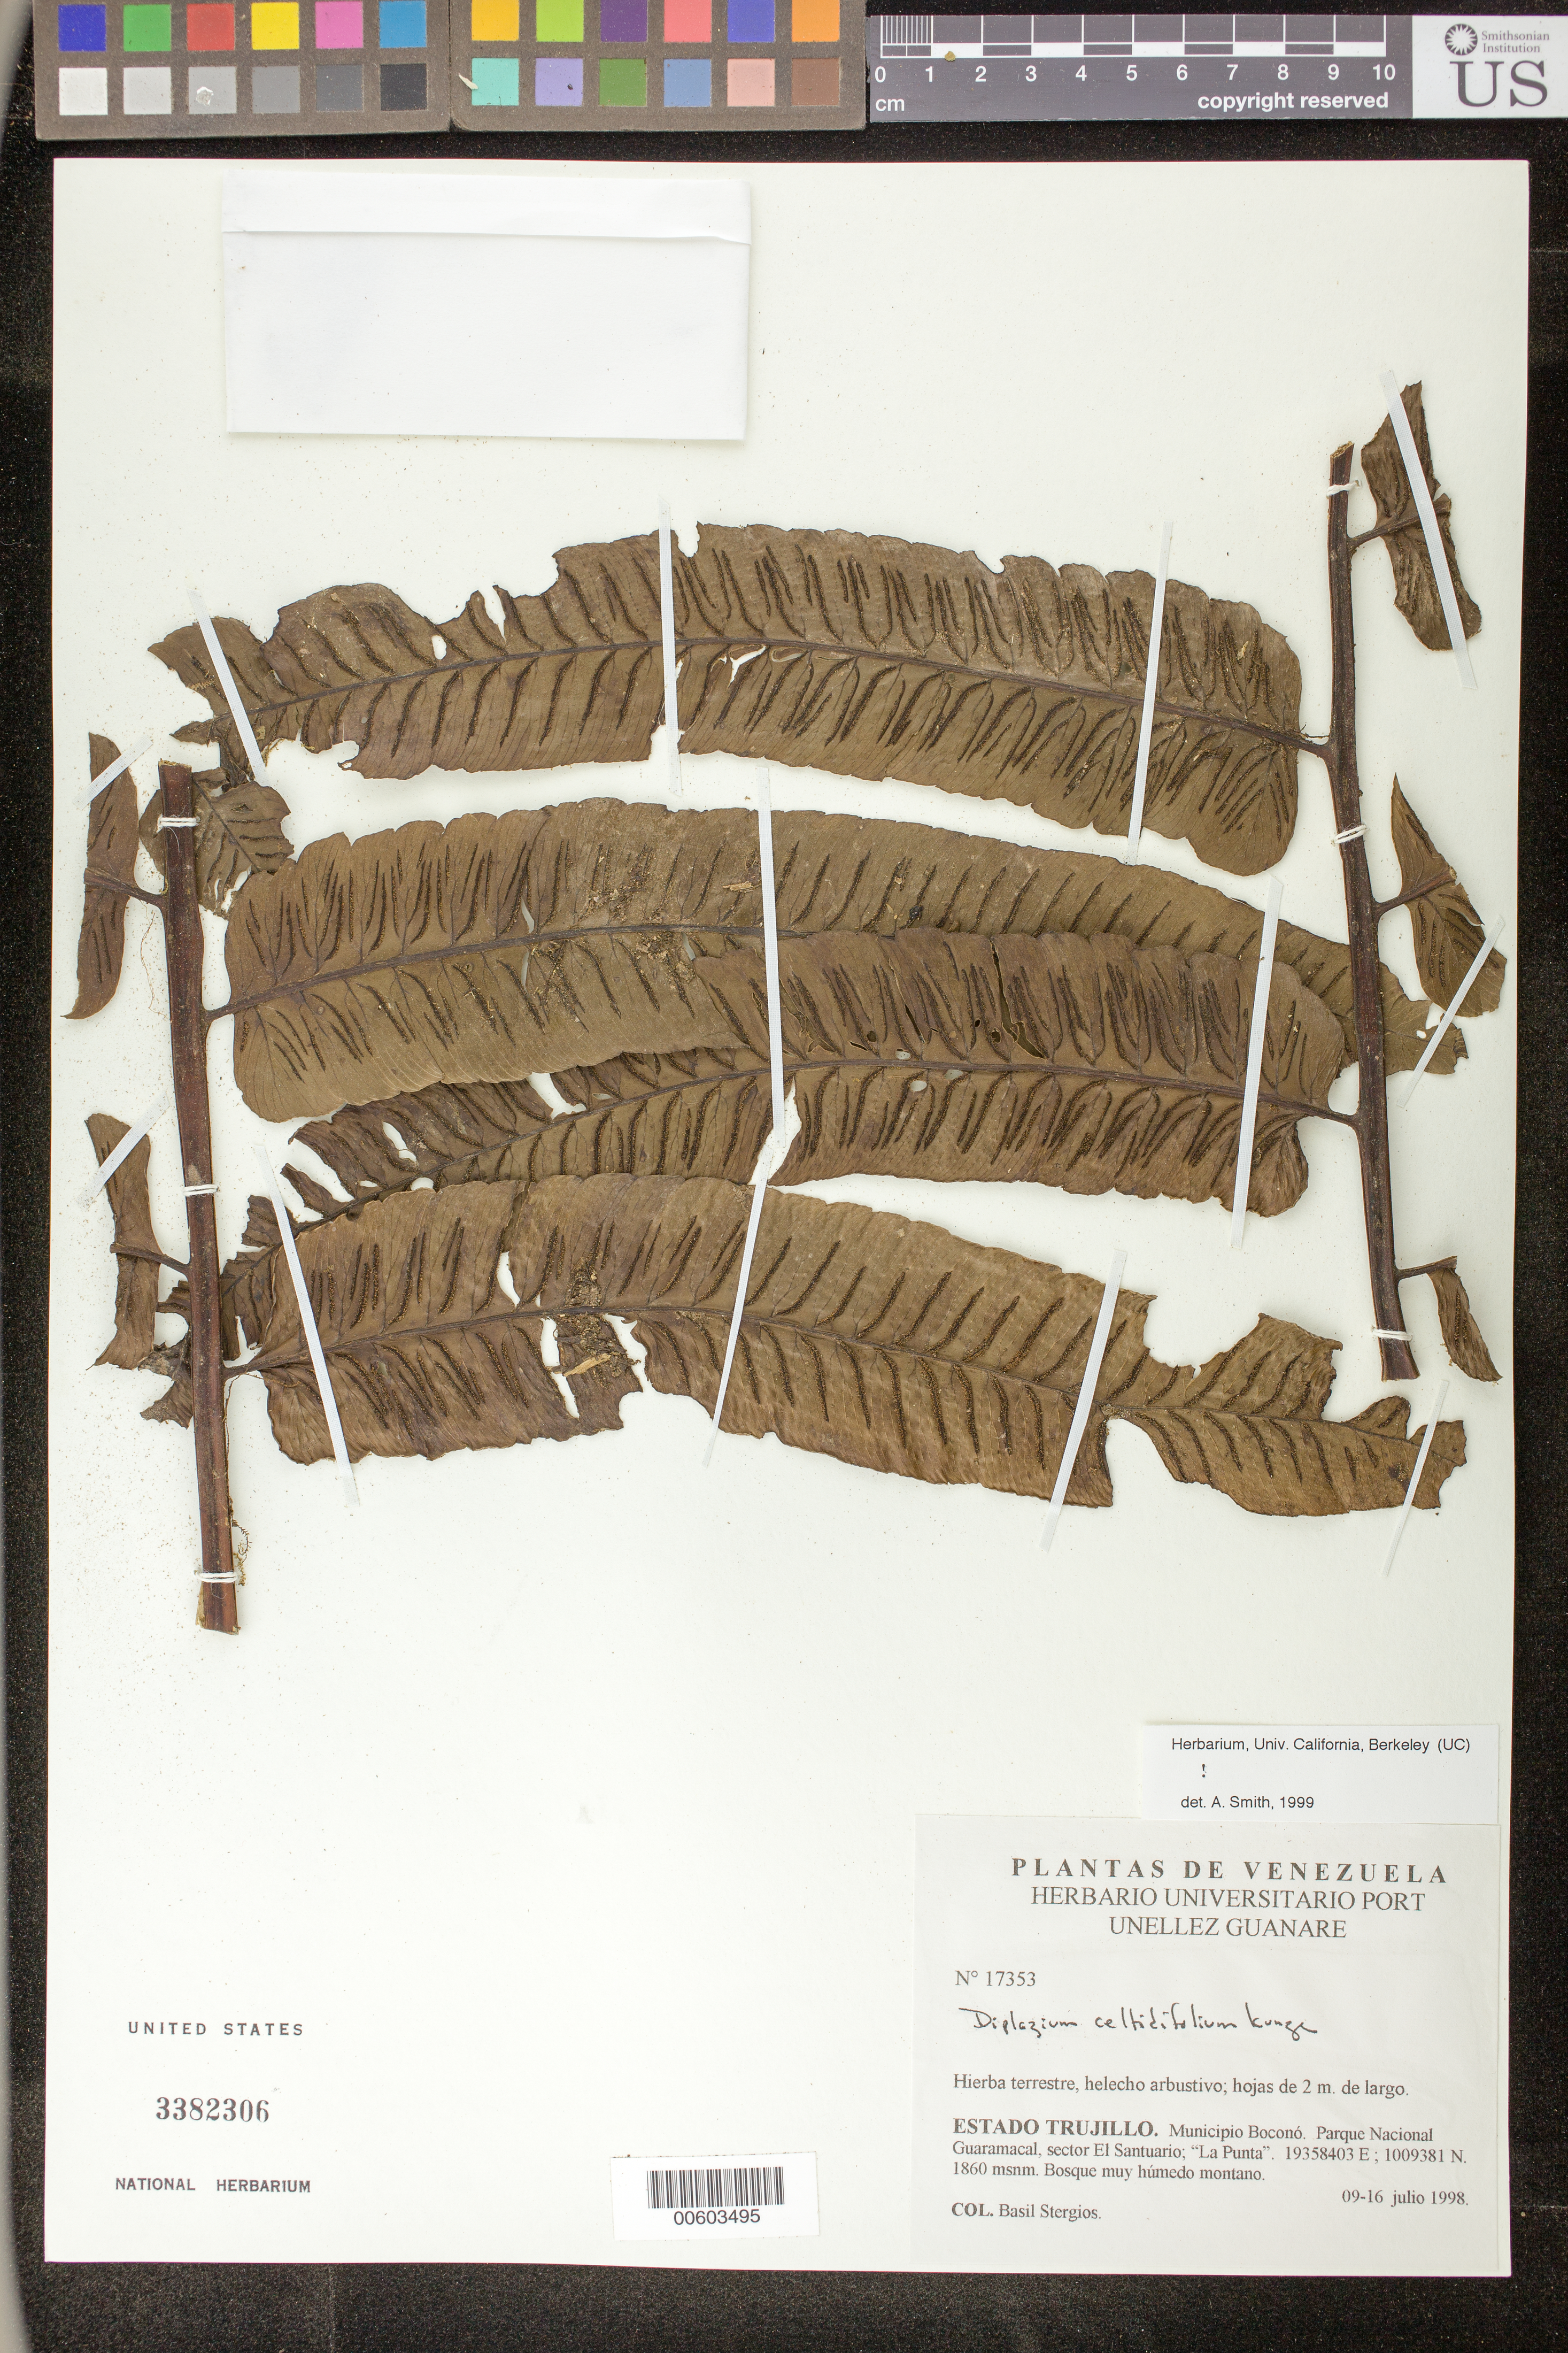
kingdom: Plantae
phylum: Tracheophyta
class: Polypodiopsida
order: Polypodiales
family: Athyriaceae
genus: Diplazium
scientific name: Diplazium celtidifolium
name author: Kunze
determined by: Smith, Alan R., (UC)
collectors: B. G. Stergios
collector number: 17353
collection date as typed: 09 Jul 1998 to 16 Jul 1998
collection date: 1998-07-09/1998-07-16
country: Venezuela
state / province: Trujillo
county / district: Boconó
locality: Parque Nacional Guaramacal, Sector El Santuario, La Punta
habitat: Bosques muy húmedo montano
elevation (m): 1860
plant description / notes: PORT, US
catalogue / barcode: US 3382306